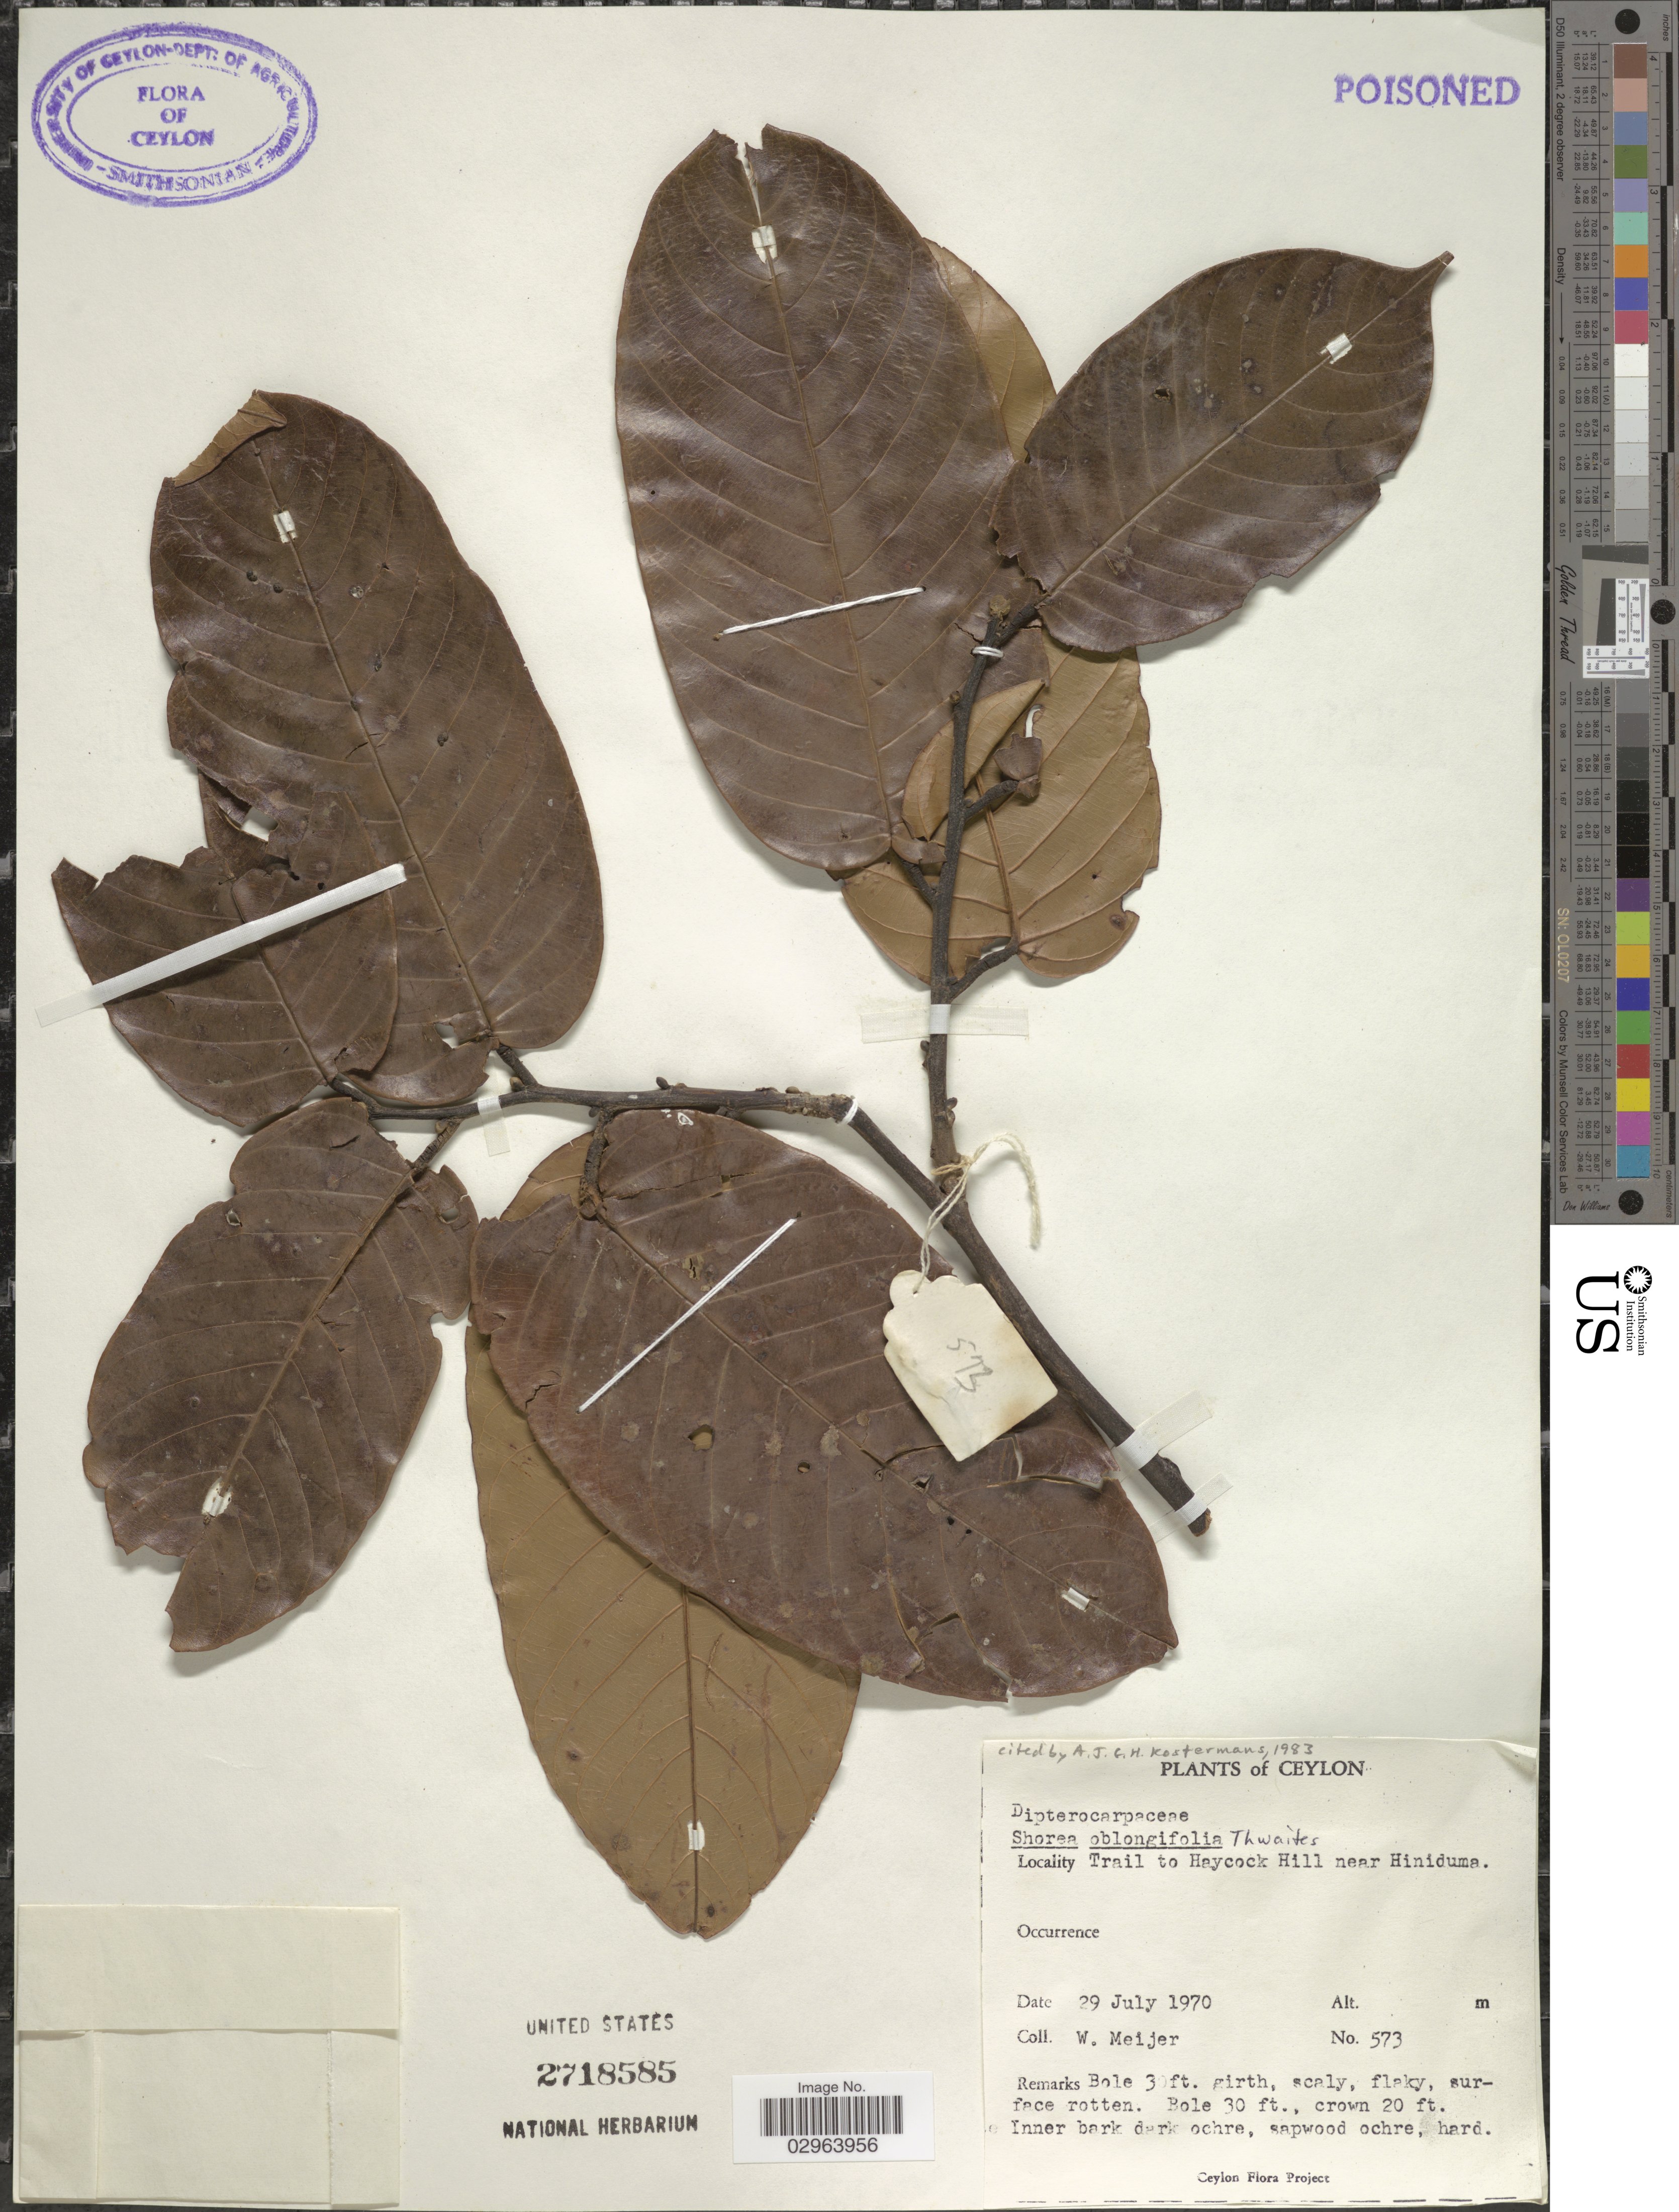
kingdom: Plantae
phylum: Tracheophyta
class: Magnoliopsida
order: Malvales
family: Dipterocarpaceae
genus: Shorea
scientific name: Shorea oblongifolia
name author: Thwaites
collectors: W. Meijer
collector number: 573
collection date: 1970-07-29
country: Sri Lanka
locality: Ceylon, trail to Haycock Hill near Hiniduma.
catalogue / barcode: US 2718585